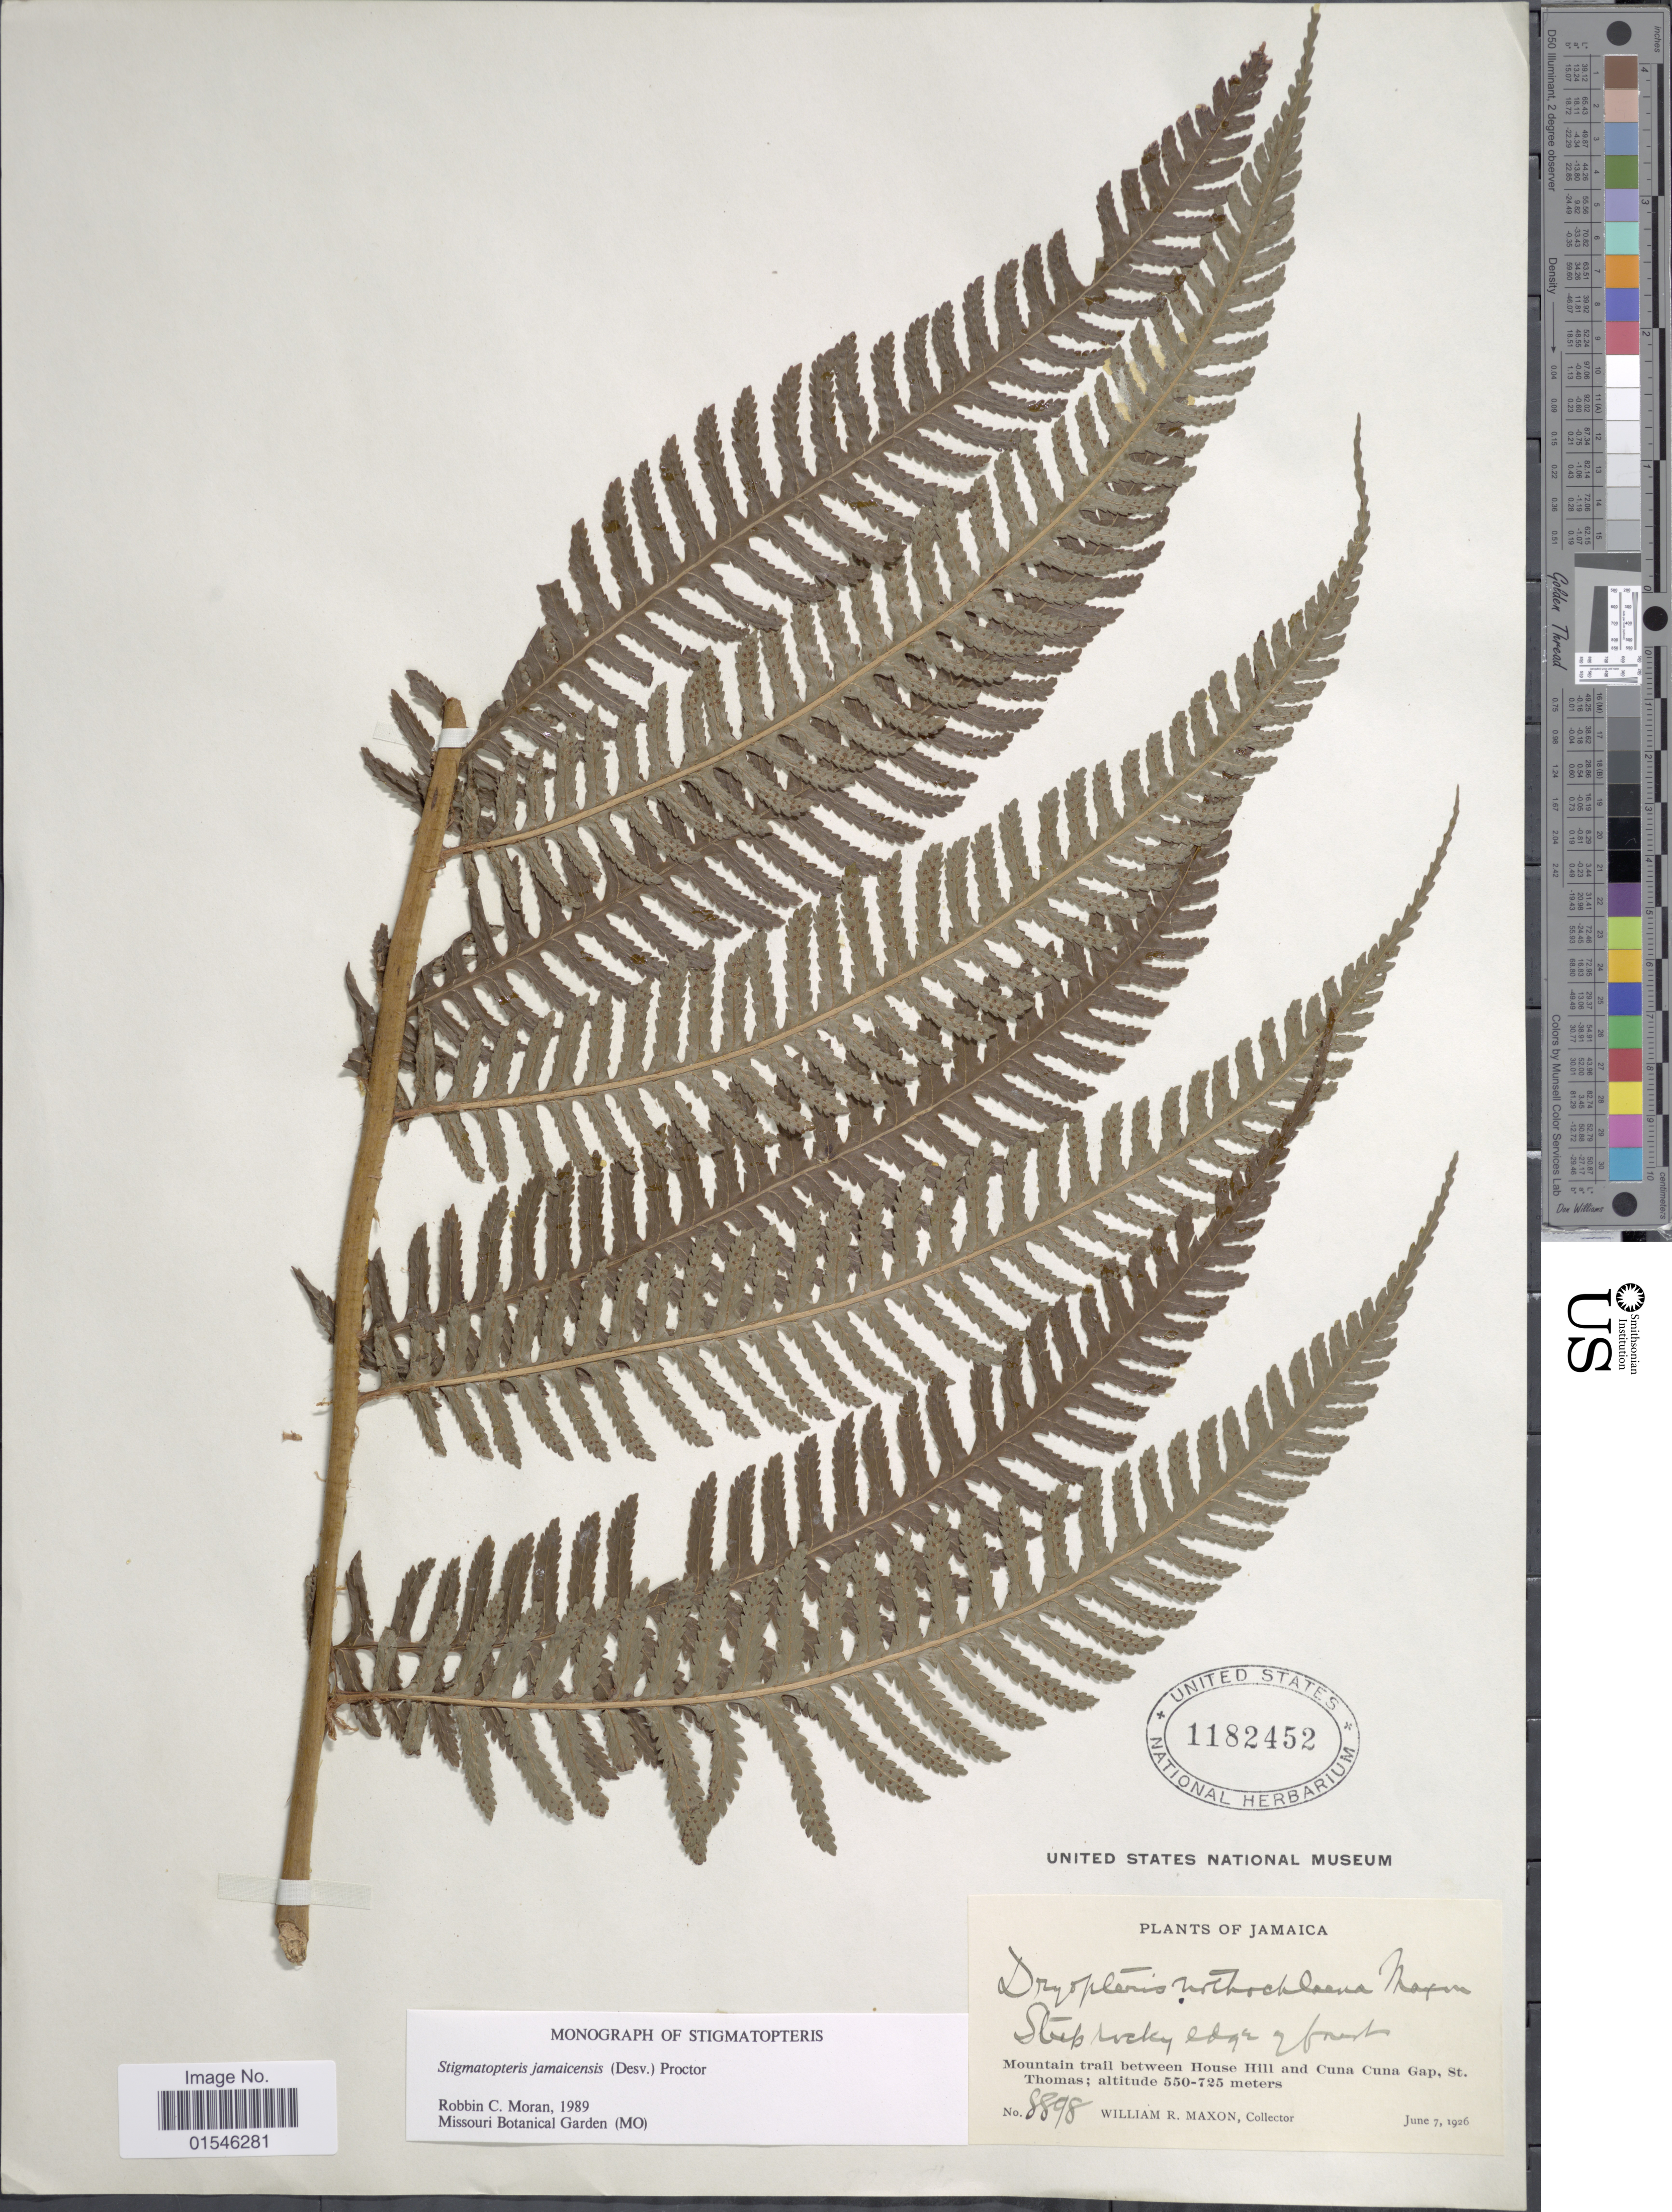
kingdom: Plantae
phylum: Tracheophyta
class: Polypodiopsida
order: Polypodiales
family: Dryopteridaceae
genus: Stigmatopteris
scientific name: Stigmatopteris jamaicensis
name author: (Desv.) Proctor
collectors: W. R. Maxon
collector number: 8898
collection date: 1926-06-07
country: Jamaica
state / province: Saint Thomas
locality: Mountain trail between House Hill and Cuna Cuna Gap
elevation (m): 550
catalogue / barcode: US 1182452